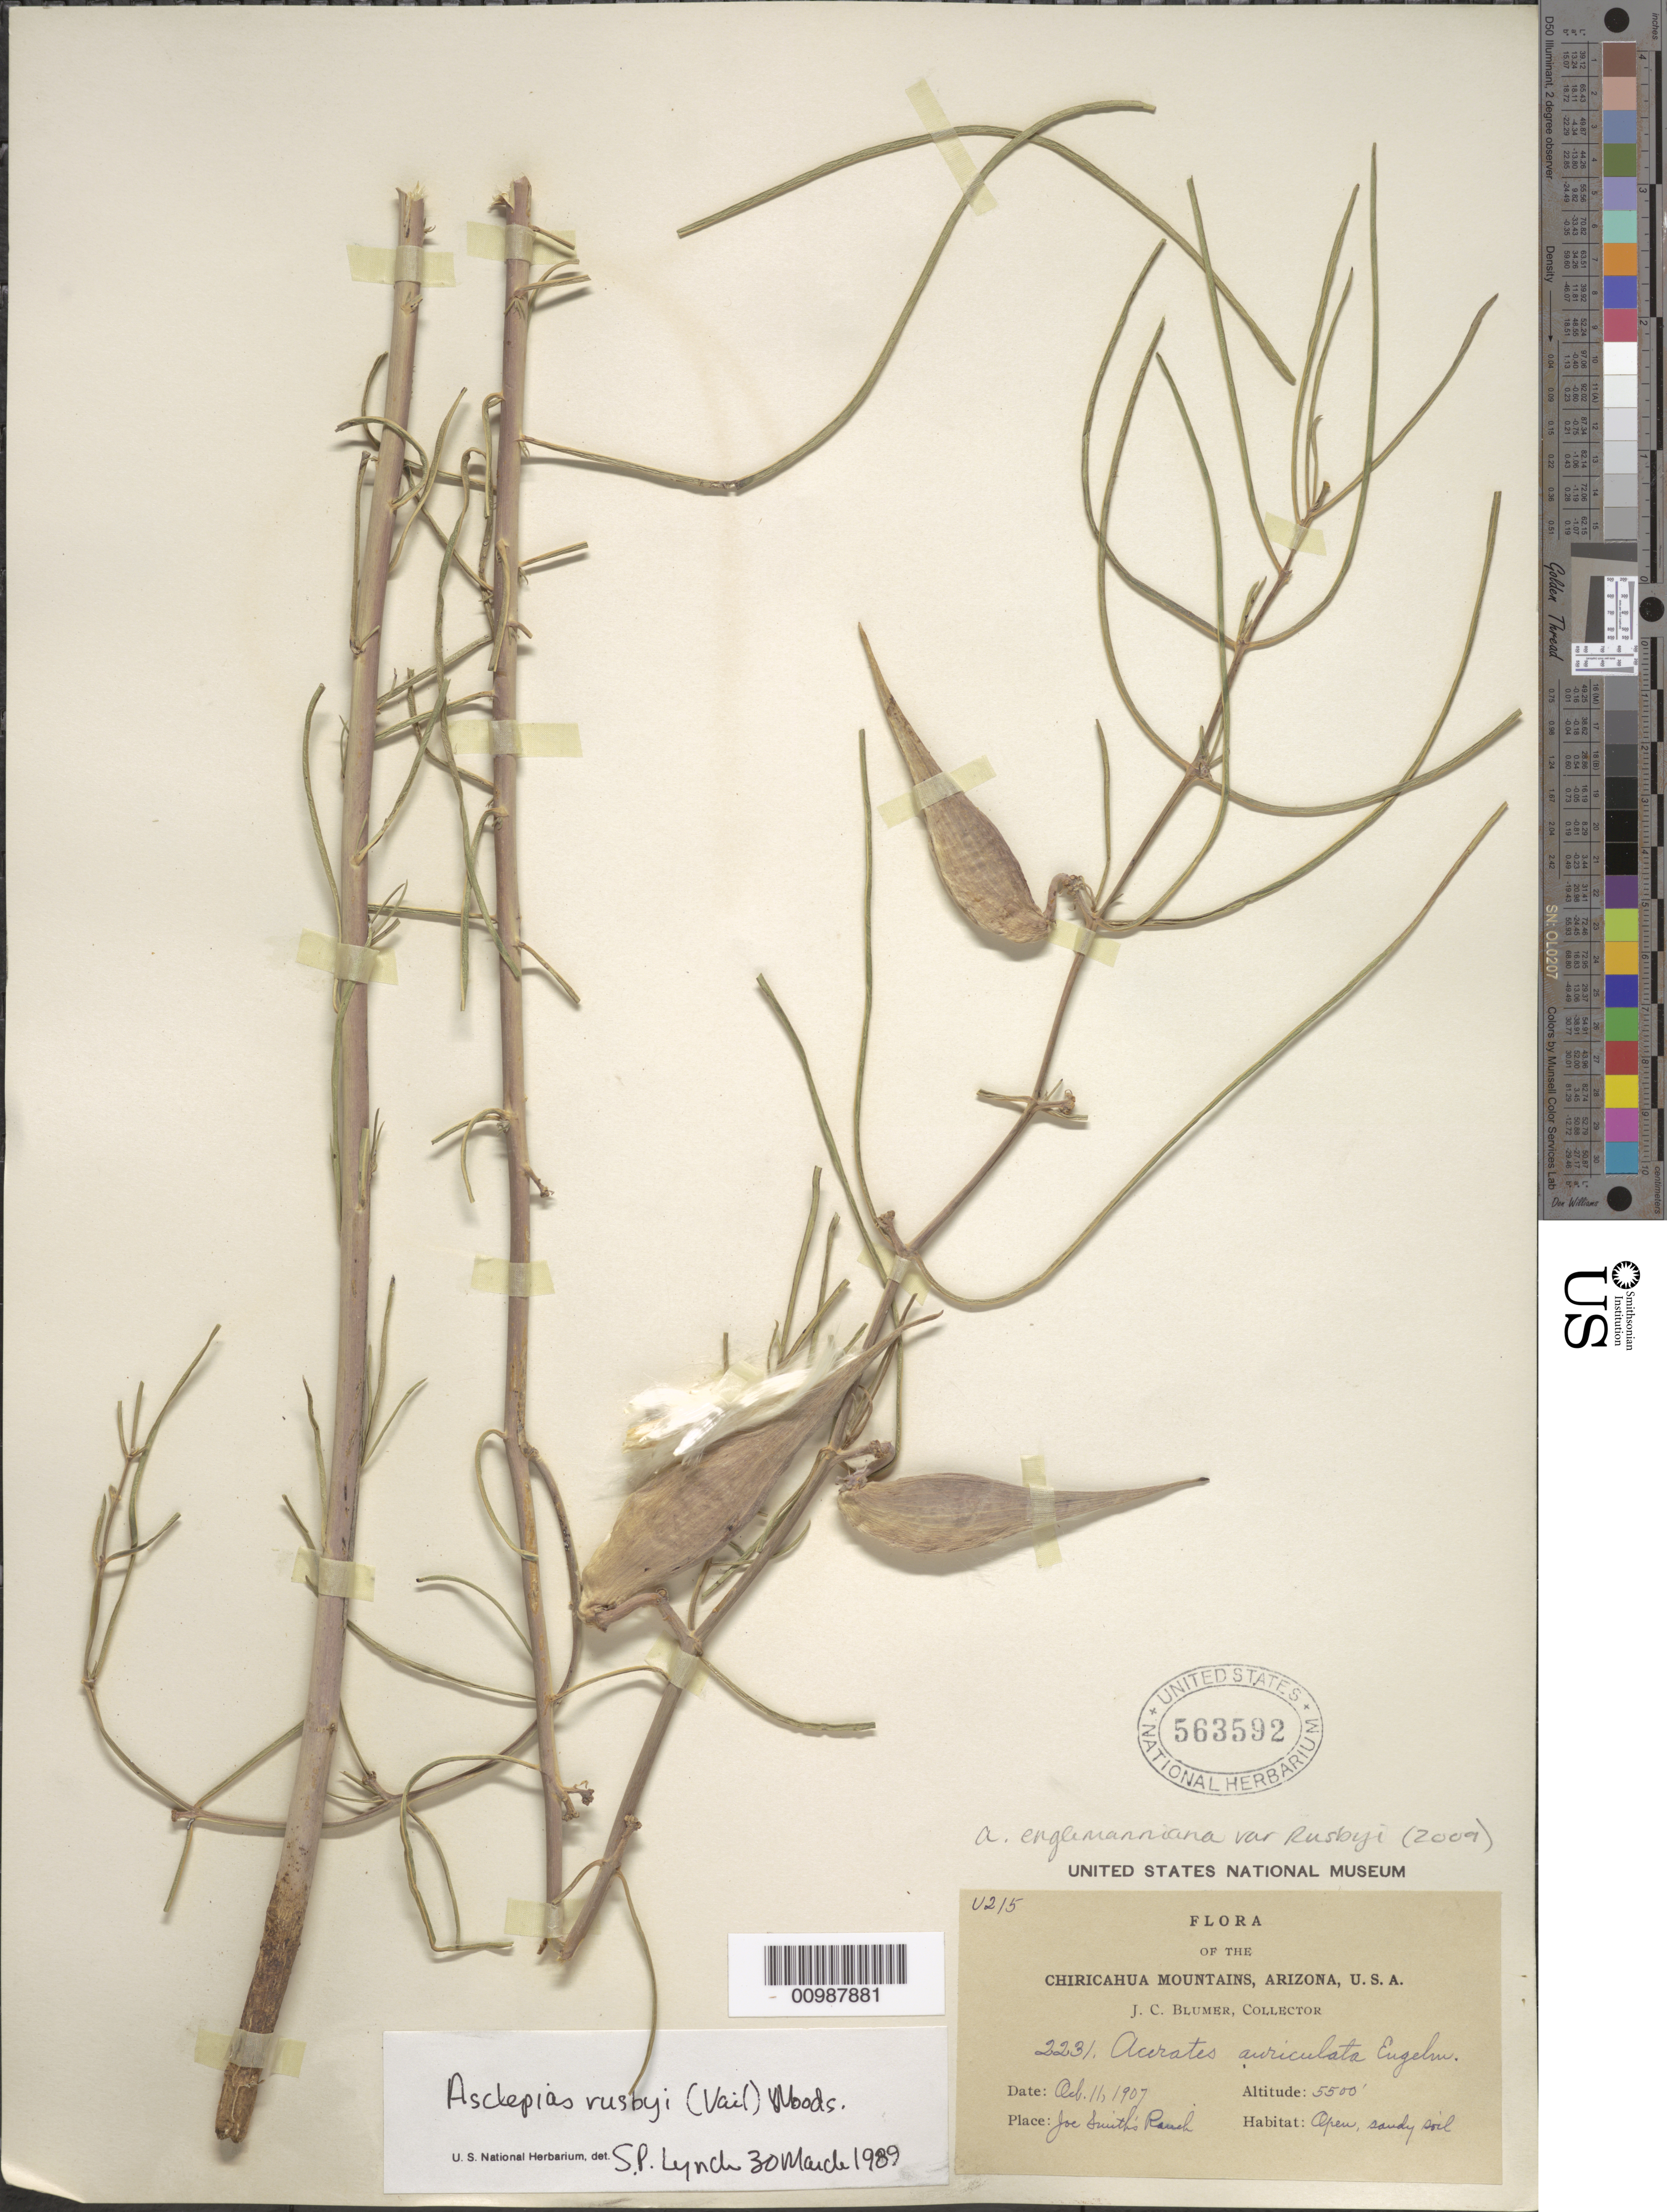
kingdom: Plantae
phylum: Tracheophyta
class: Magnoliopsida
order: Gentianales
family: Apocynaceae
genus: Asclepias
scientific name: Asclepias engelmanniana var. rusbyi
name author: (Vail) Kearney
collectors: J. C. Blumer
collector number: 2231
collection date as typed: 11 Oct 1907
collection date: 1907-10-11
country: United States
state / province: Arizona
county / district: Cochise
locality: Chiricahua Mountains; Joe Smith's Ranch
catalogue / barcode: US 563592